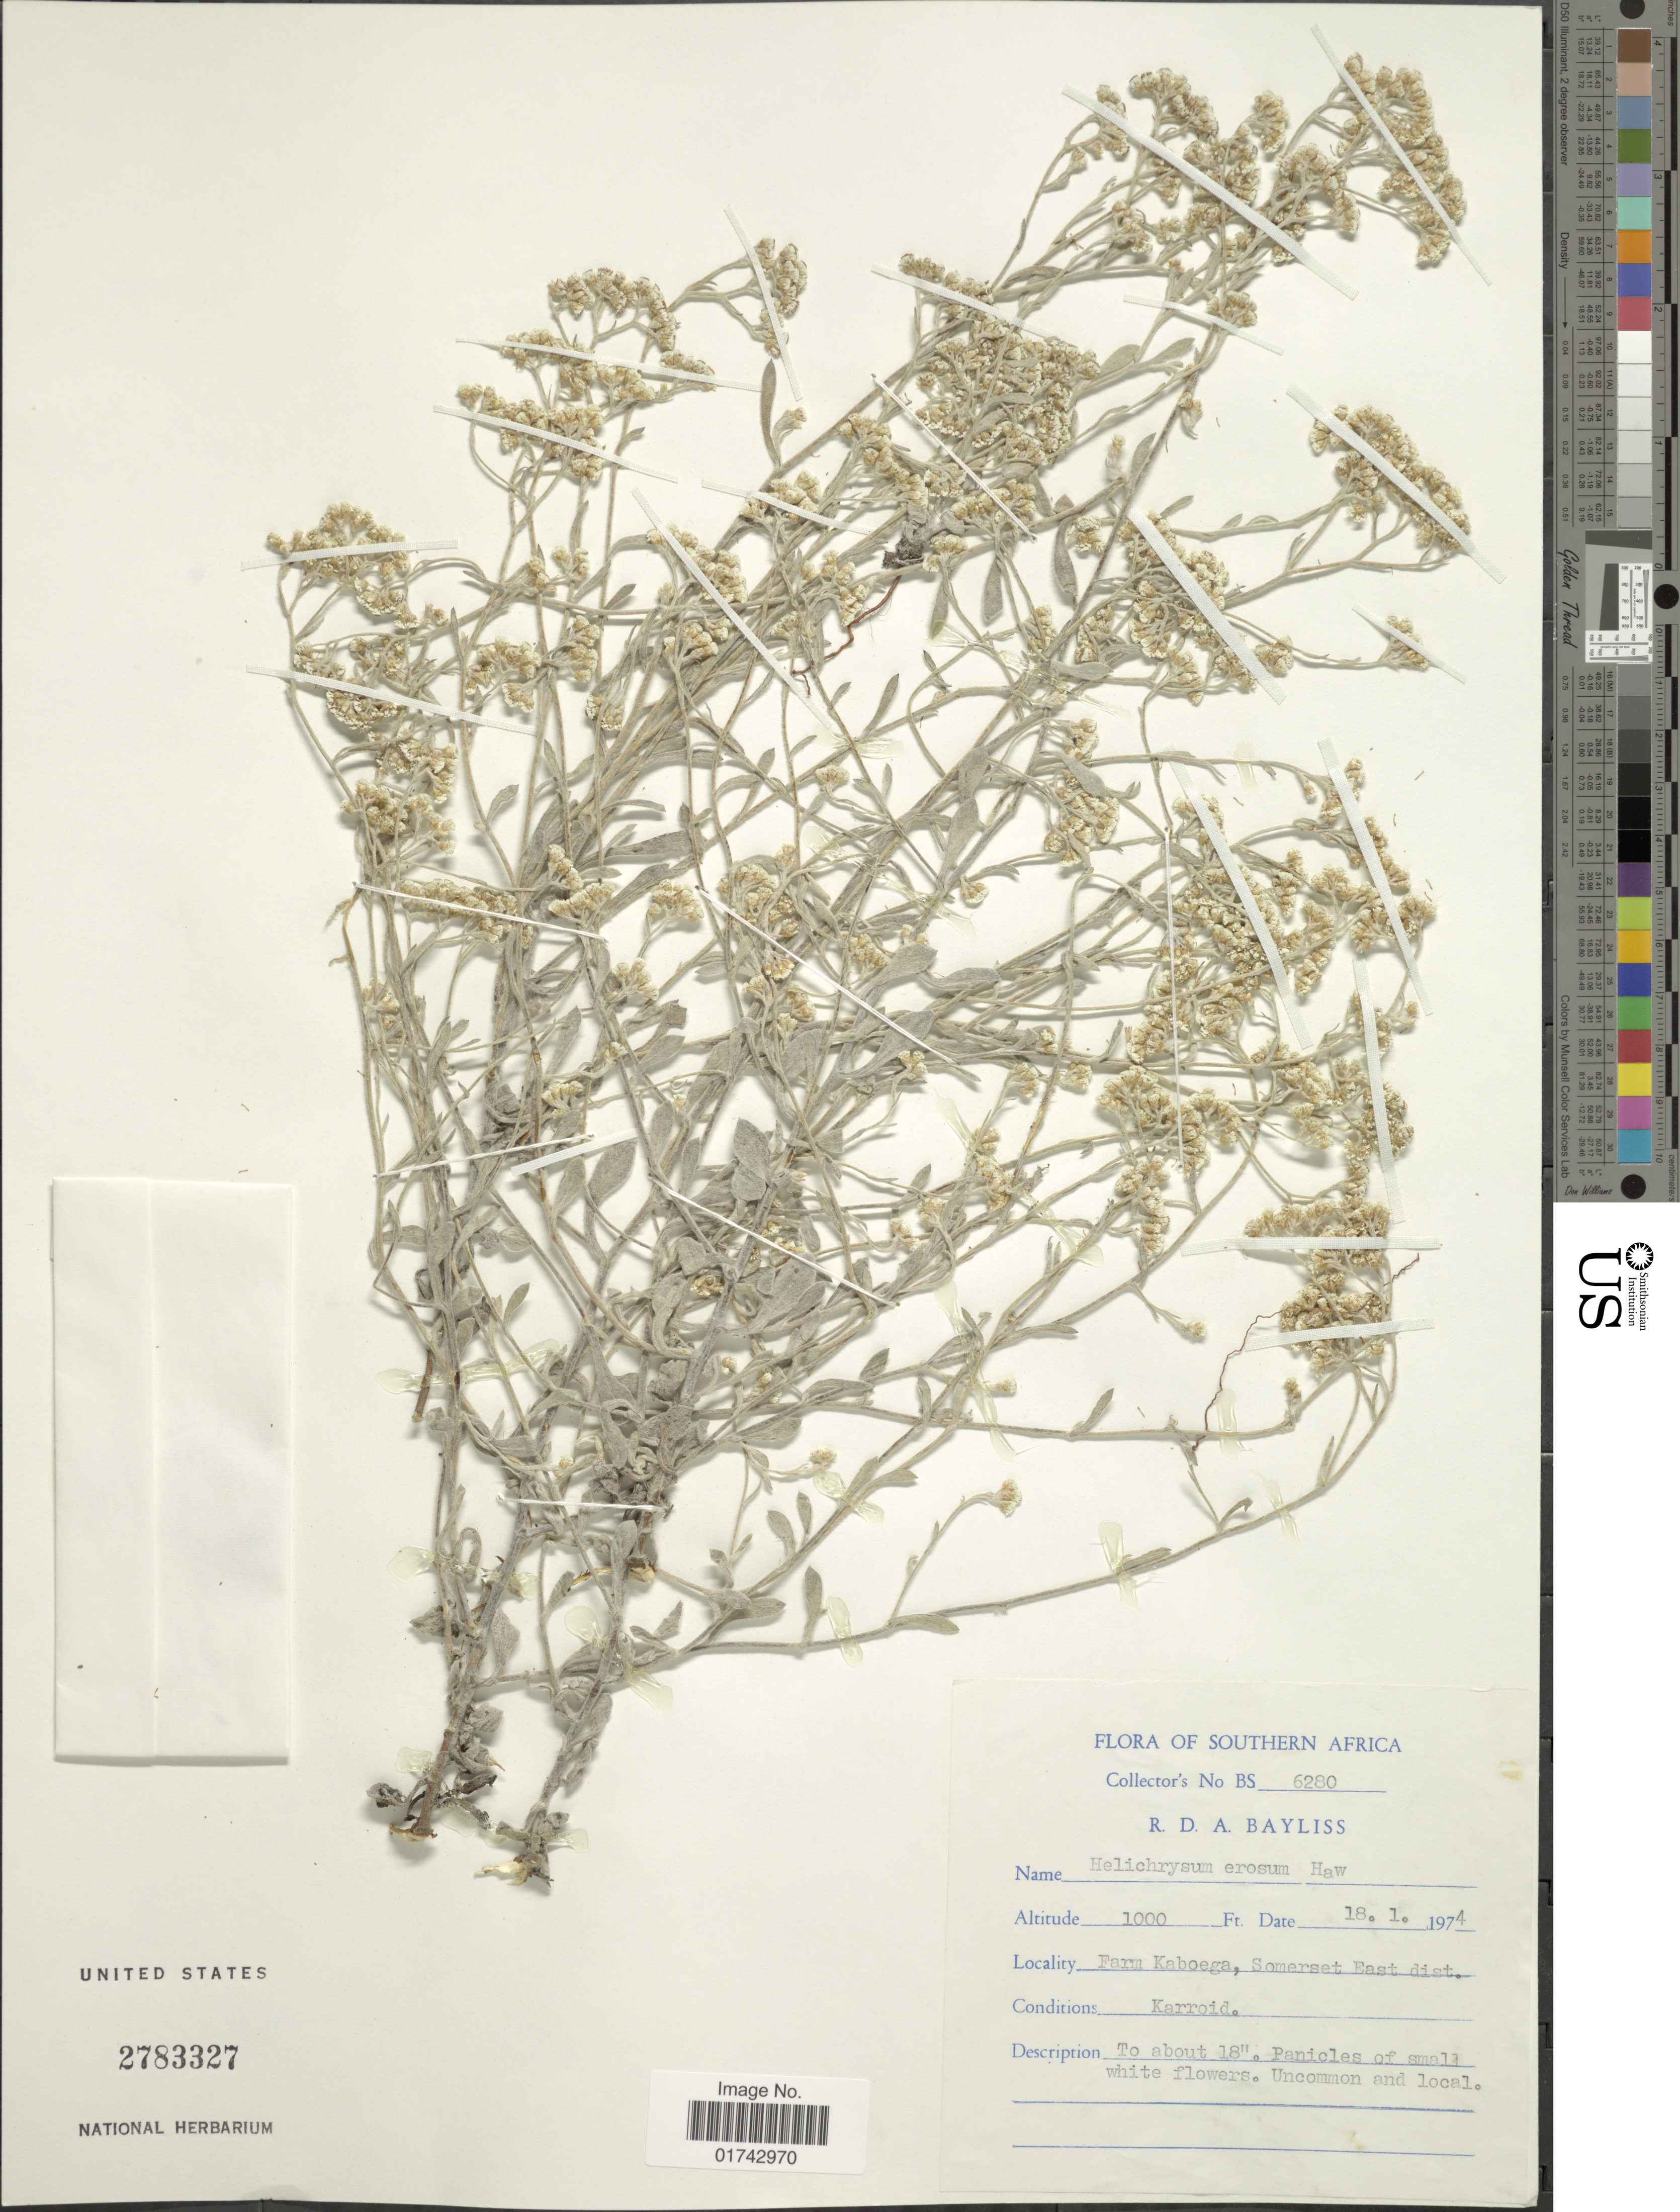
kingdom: Plantae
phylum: Tracheophyta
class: Magnoliopsida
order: Asterales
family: Asteraceae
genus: Helichrysum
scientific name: Helichrysum erosum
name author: Harv.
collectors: R. Bayliss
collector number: BS6280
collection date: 1974-01-18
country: South Africa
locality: Southern Africa, Farm Kaboega, Somerset East dist.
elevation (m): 305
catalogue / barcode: US 2783327